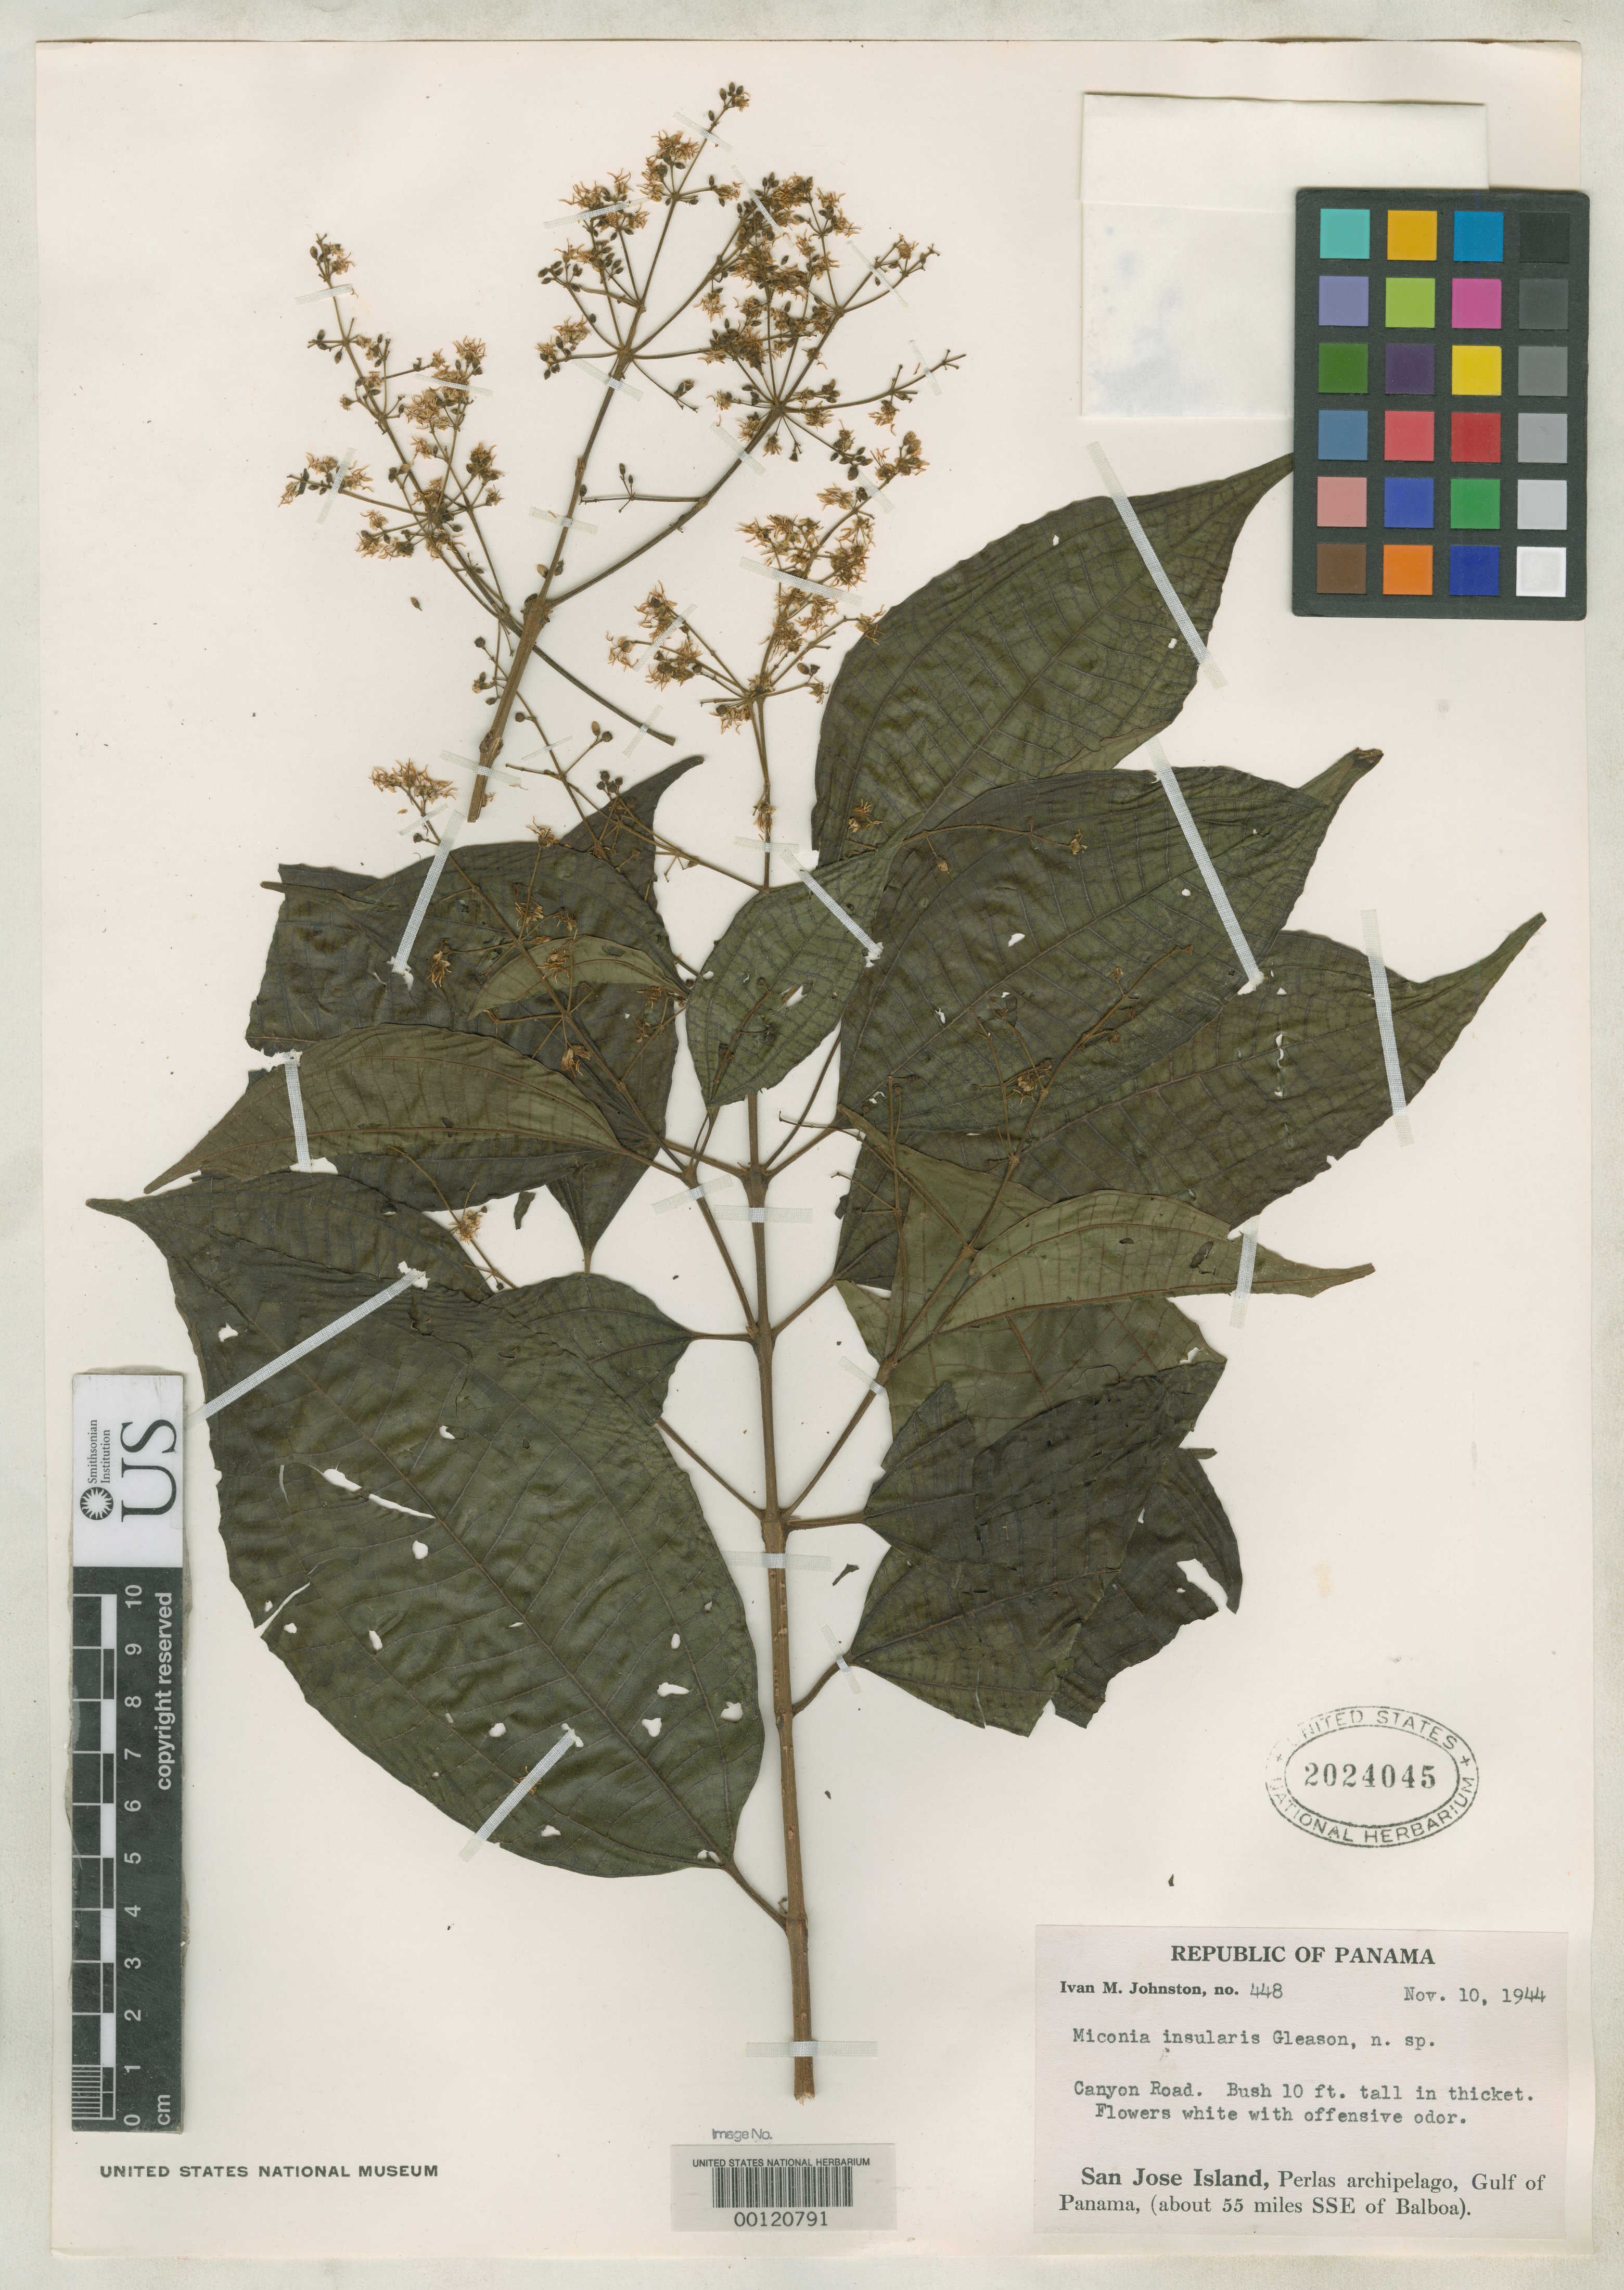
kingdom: Plantae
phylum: Tracheophyta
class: Magnoliopsida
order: Myrtales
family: Melastomataceae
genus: Miconia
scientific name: Miconia insularis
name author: Gleason in I.M. Johnst.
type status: Isotype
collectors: I.M. Johnston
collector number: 448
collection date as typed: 10 Nov 1944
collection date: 1944-11-10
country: Panama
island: San Jose Island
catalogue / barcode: US 2024045